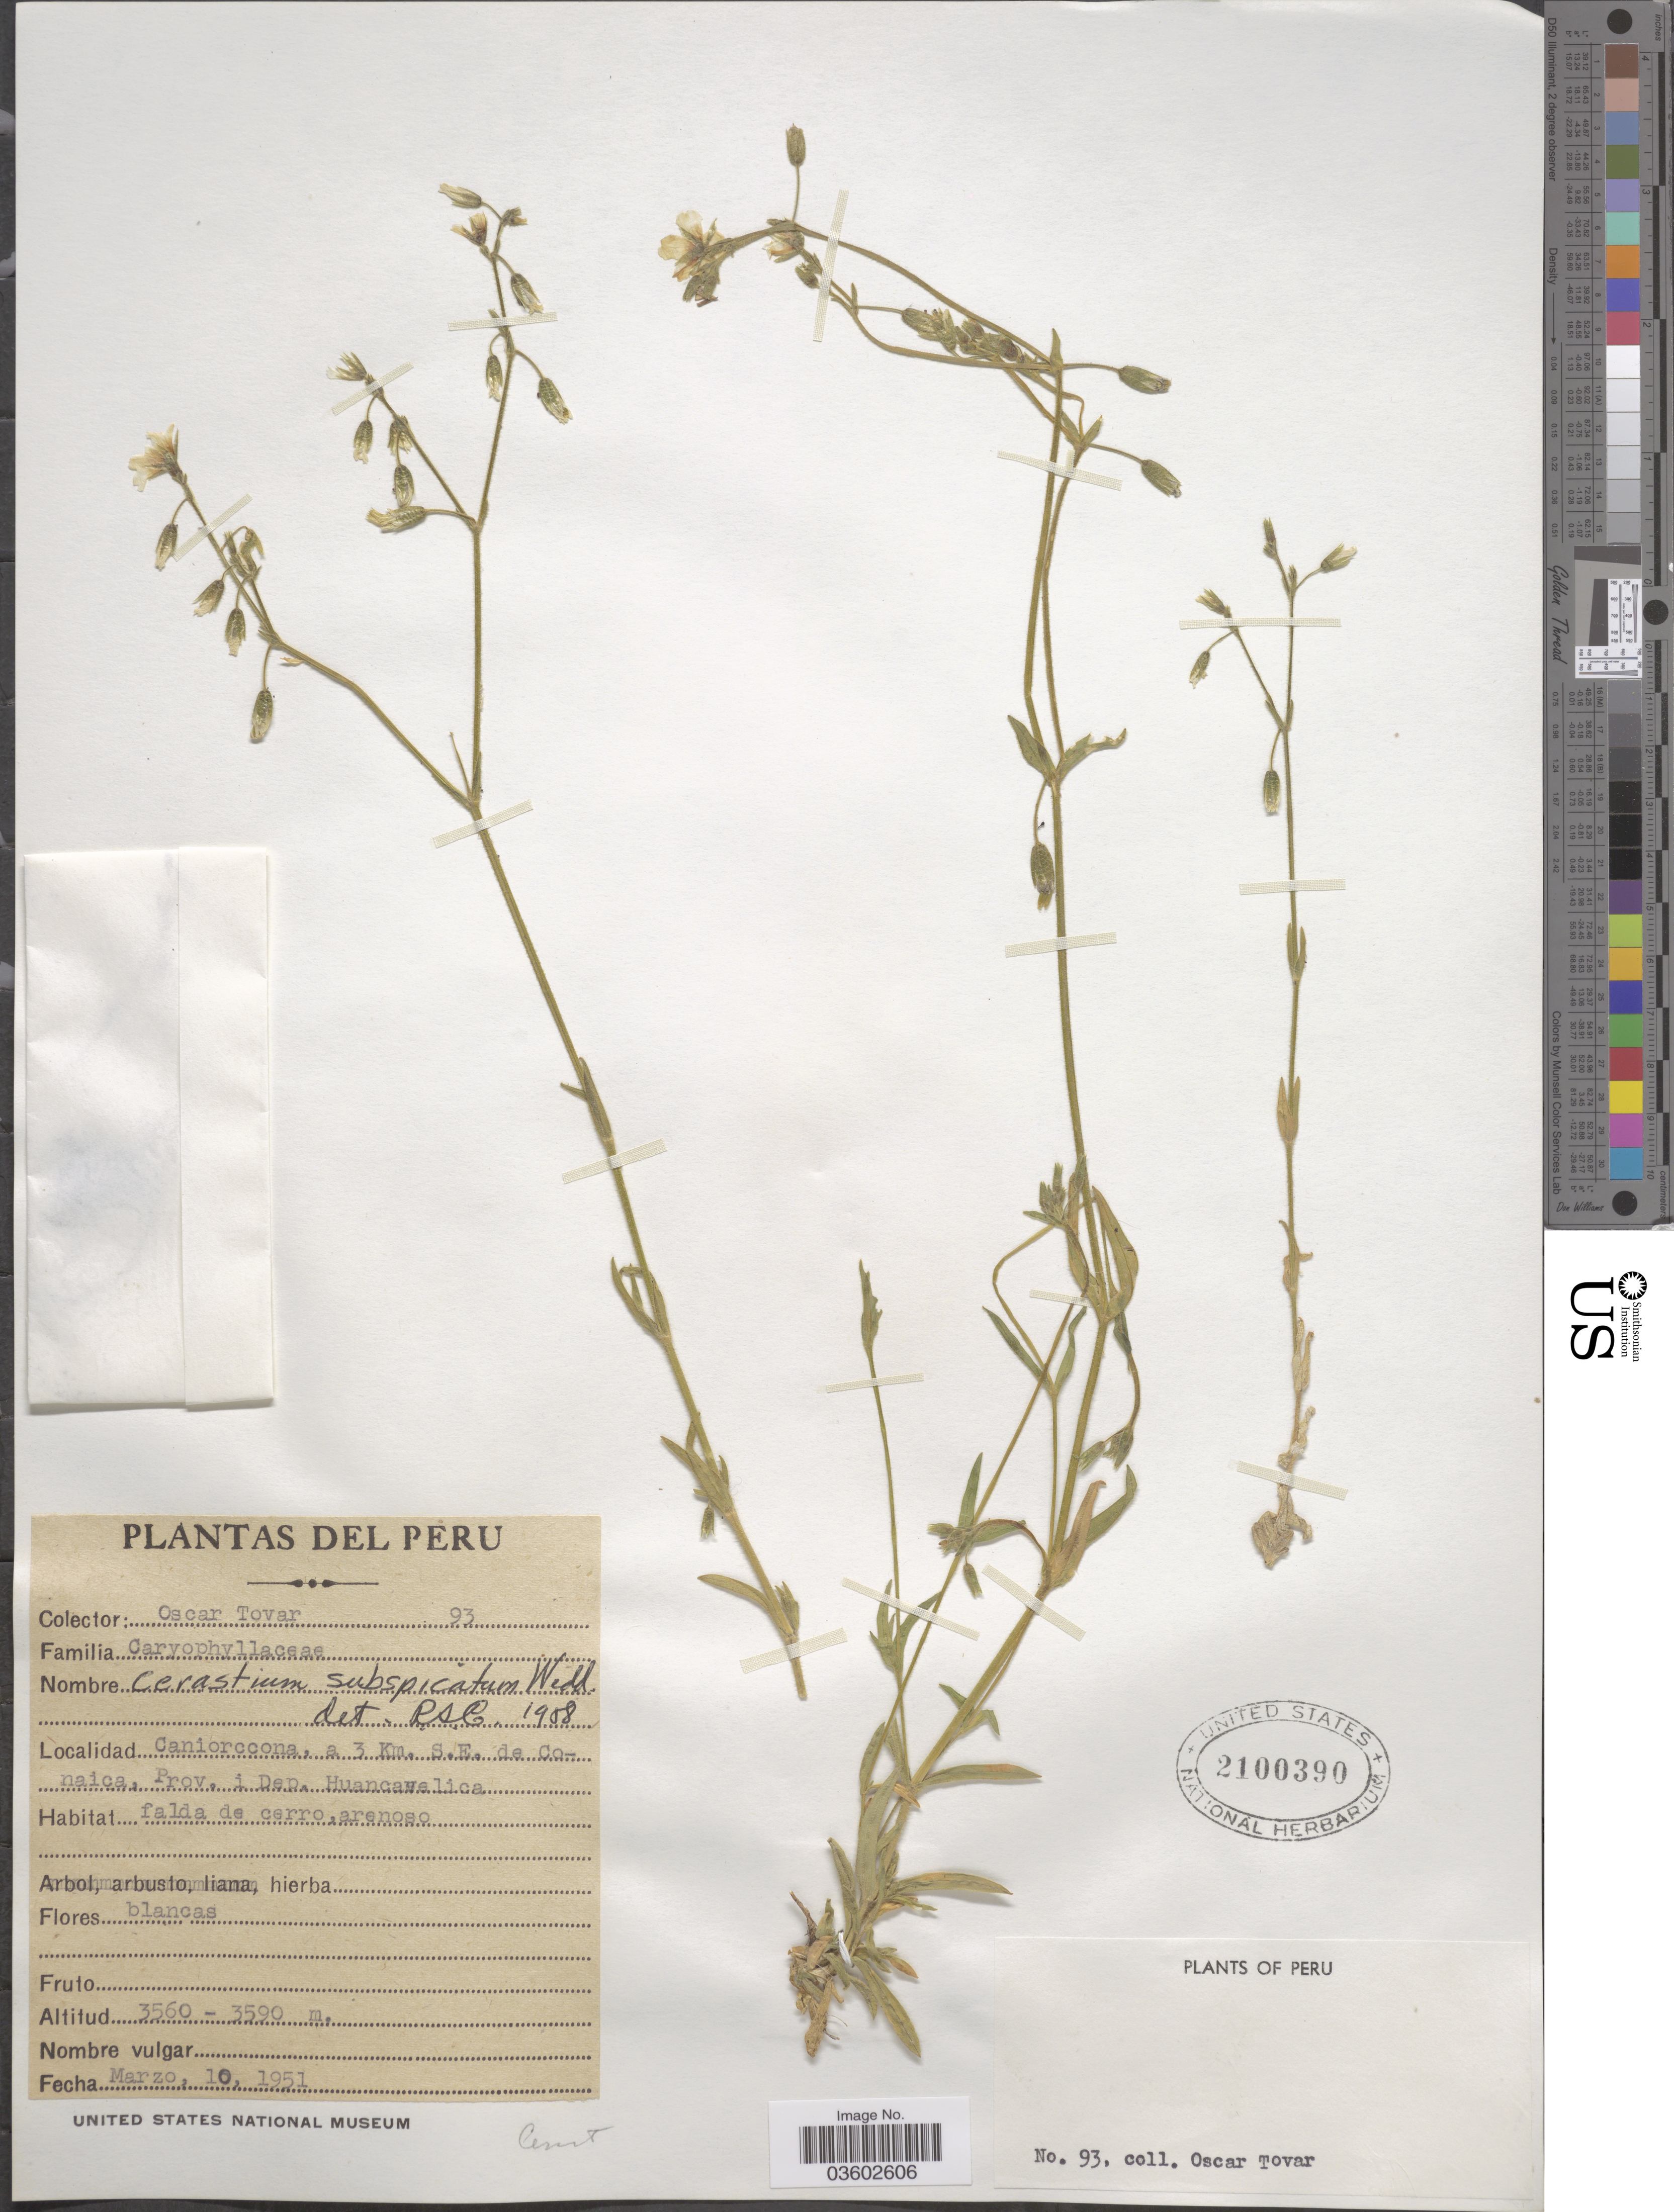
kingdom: Plantae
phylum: Tracheophyta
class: Magnoliopsida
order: Caryophyllales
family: Caryophyllaceae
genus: Cerastium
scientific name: Cerastium subspicatum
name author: Wedd.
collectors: Ó. Tovar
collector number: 93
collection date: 1951-03-10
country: Peru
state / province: Huancavelica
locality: Caniorccona, a 3 Km. S.E. de Conaica, Prov. i Dep. Huancavelica.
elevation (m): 3560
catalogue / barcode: US 2100390